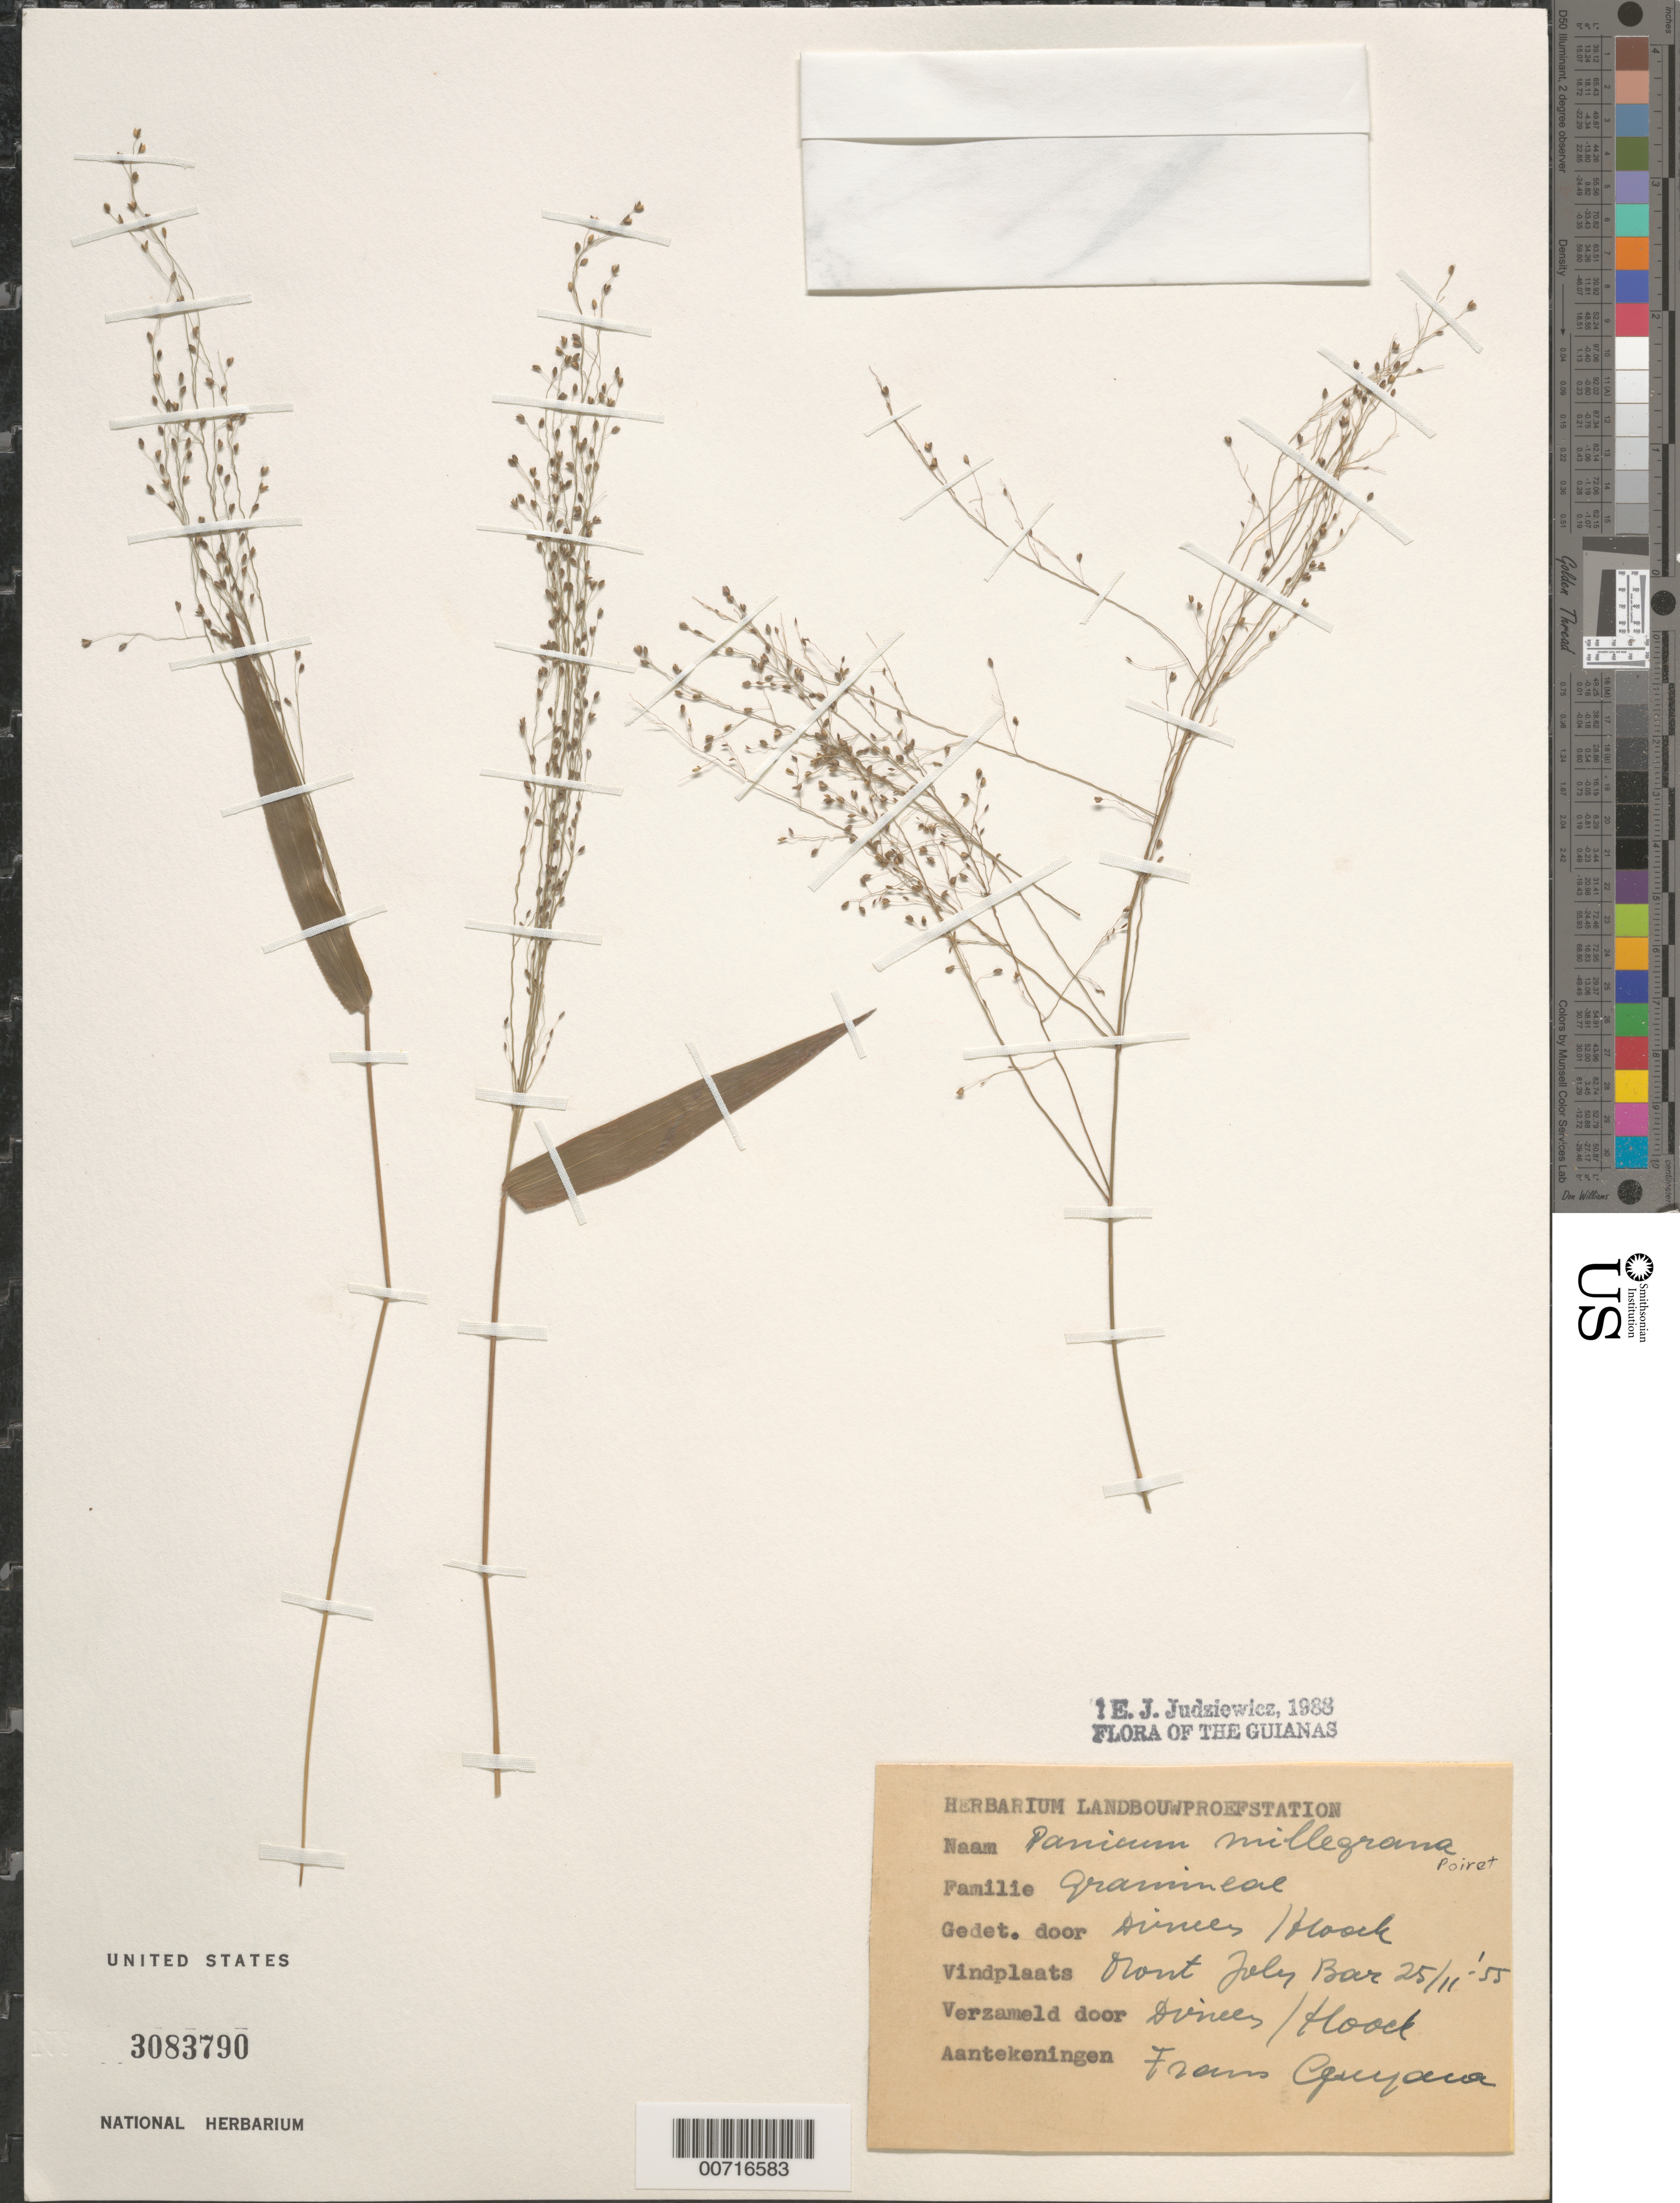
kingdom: Plantae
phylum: Tracheophyta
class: Liliopsida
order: Poales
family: Poaceae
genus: Panicum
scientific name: Panicum millegrana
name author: Poir.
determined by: Judziewicz, E. J.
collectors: J. Dirven & J. Hoock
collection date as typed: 25-Nov-55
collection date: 1955-11-25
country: French Guiana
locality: Route Mont Joly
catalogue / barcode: US 3083790